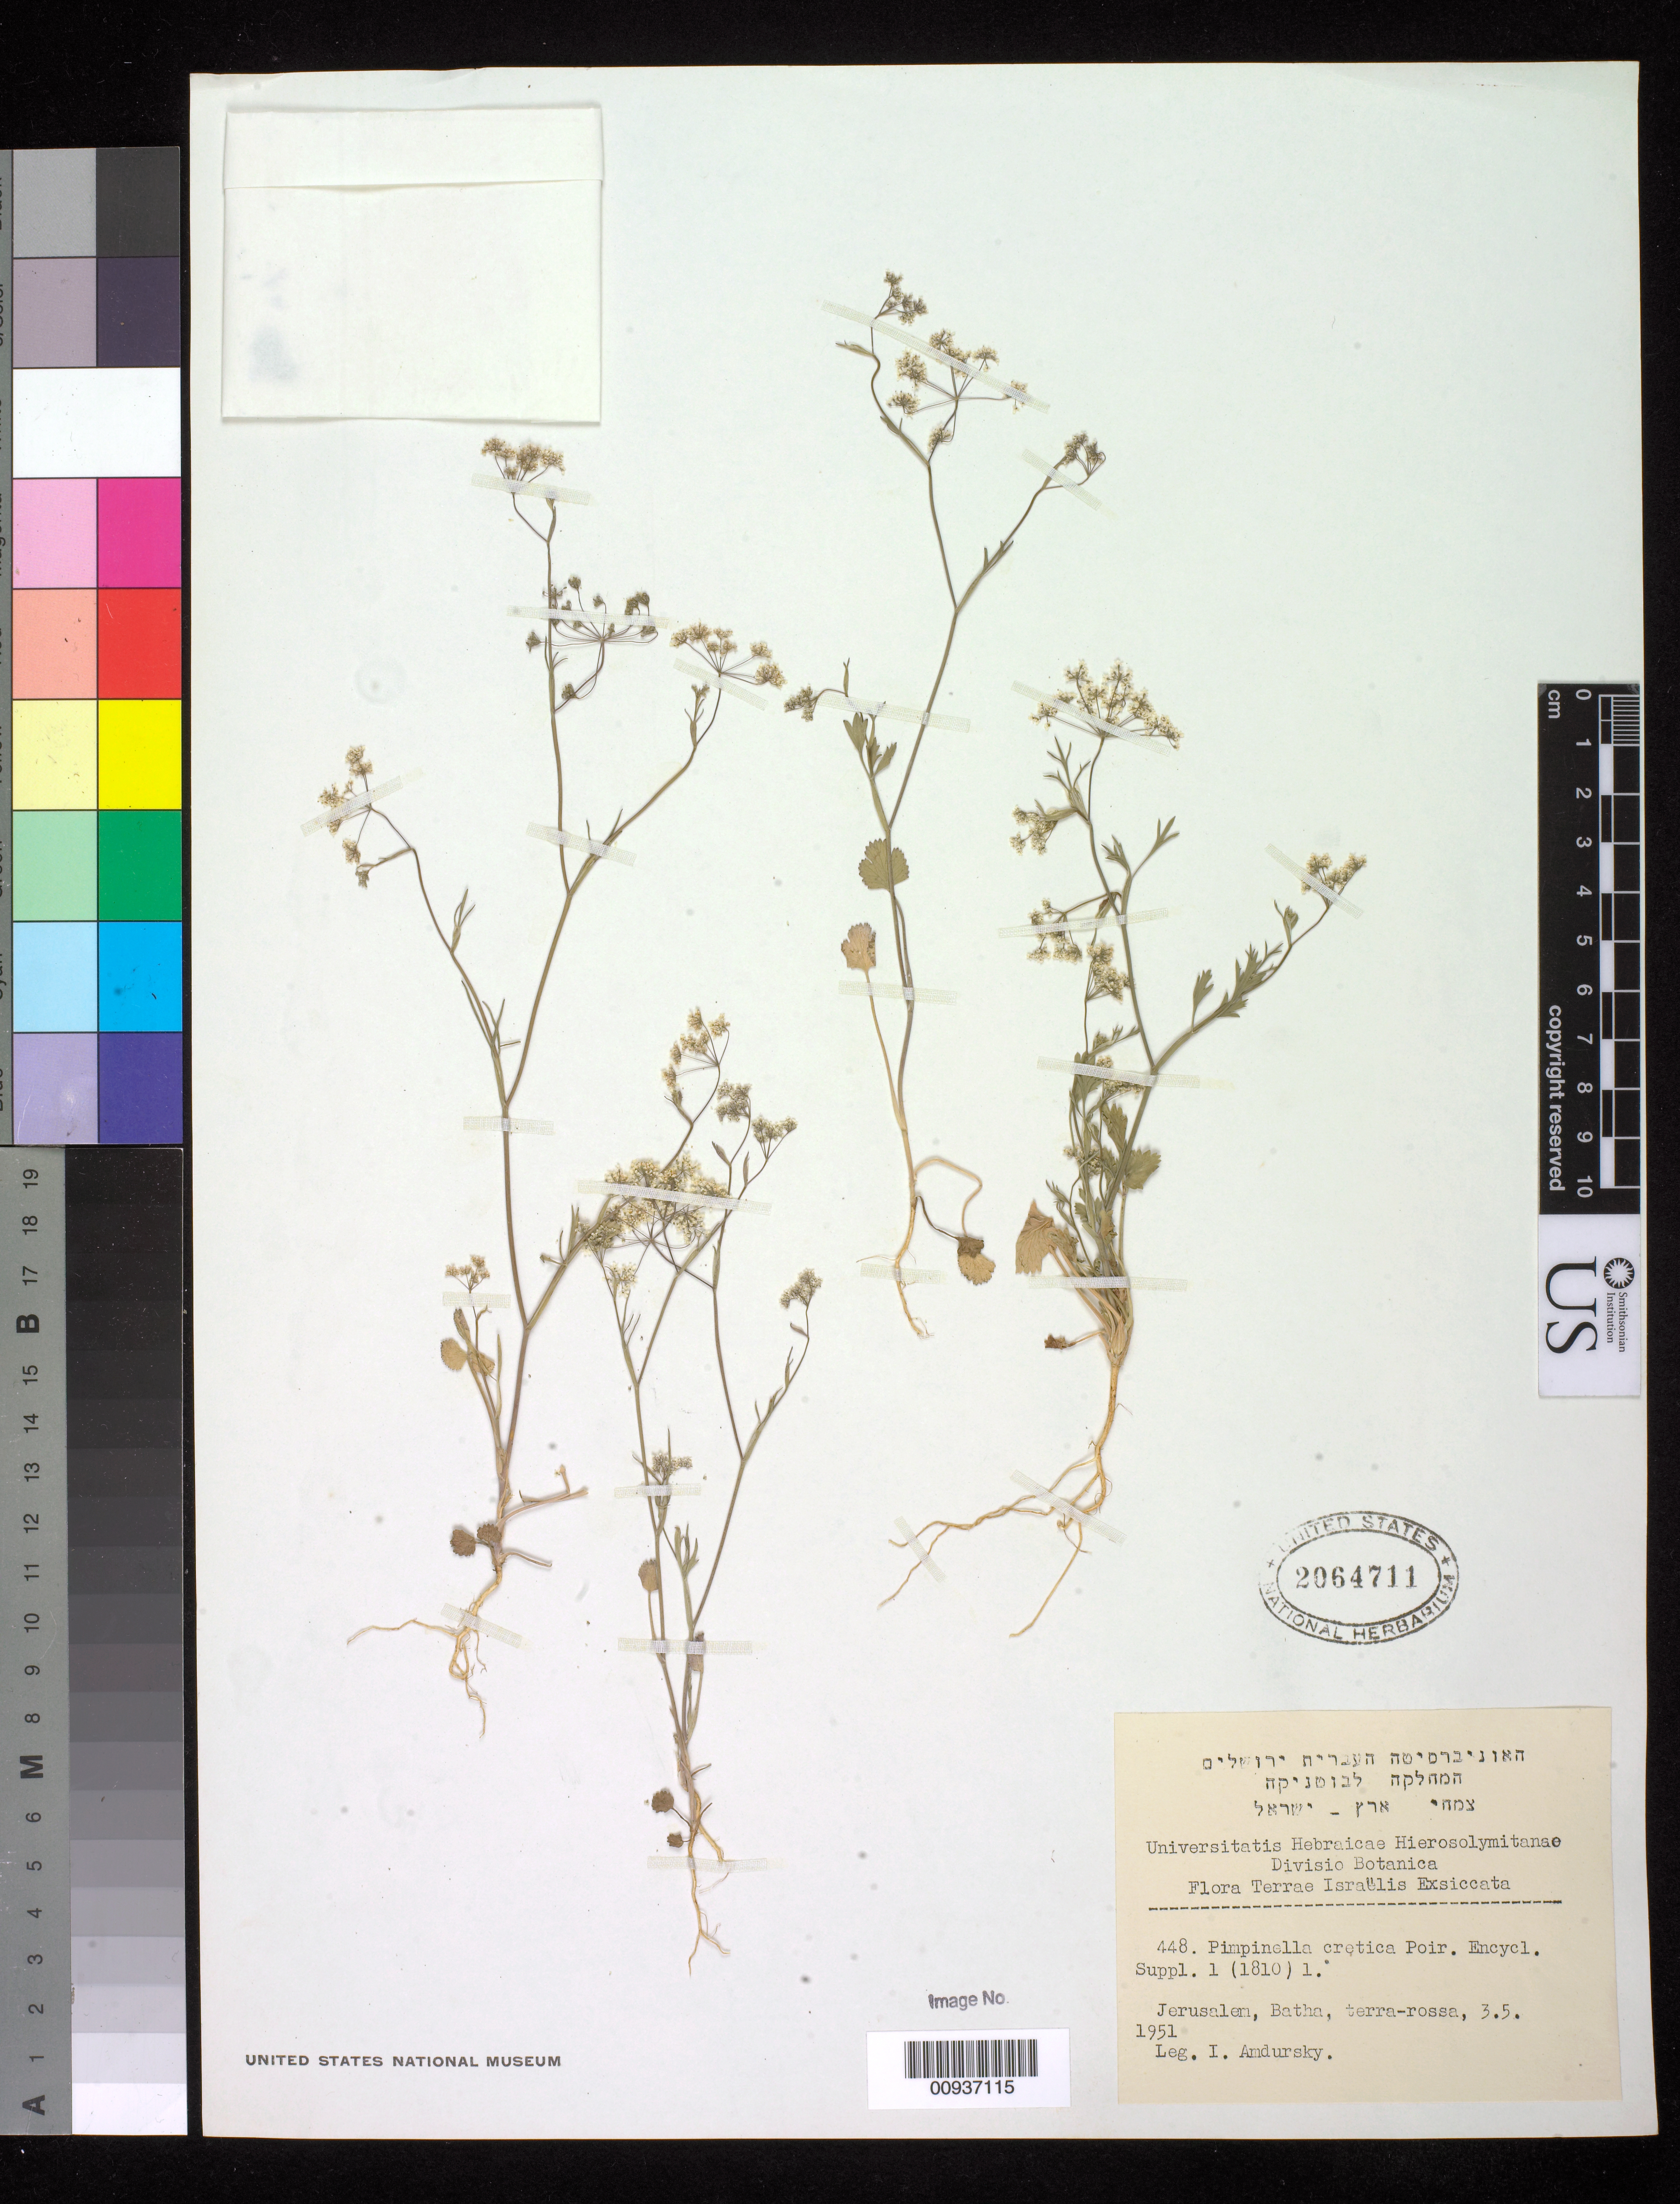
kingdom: Plantae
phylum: Tracheophyta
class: Magnoliopsida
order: Apiales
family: Apiaceae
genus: Pimpinella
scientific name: Pimpinella cretica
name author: Poir.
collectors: I. Amdursky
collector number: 448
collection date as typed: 05 Mar 1951 or 03 May 1951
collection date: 1951-03-05 or 1951-05-03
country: Israel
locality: Jerusalem, Batha, terra-rossa.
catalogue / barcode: US 2064711